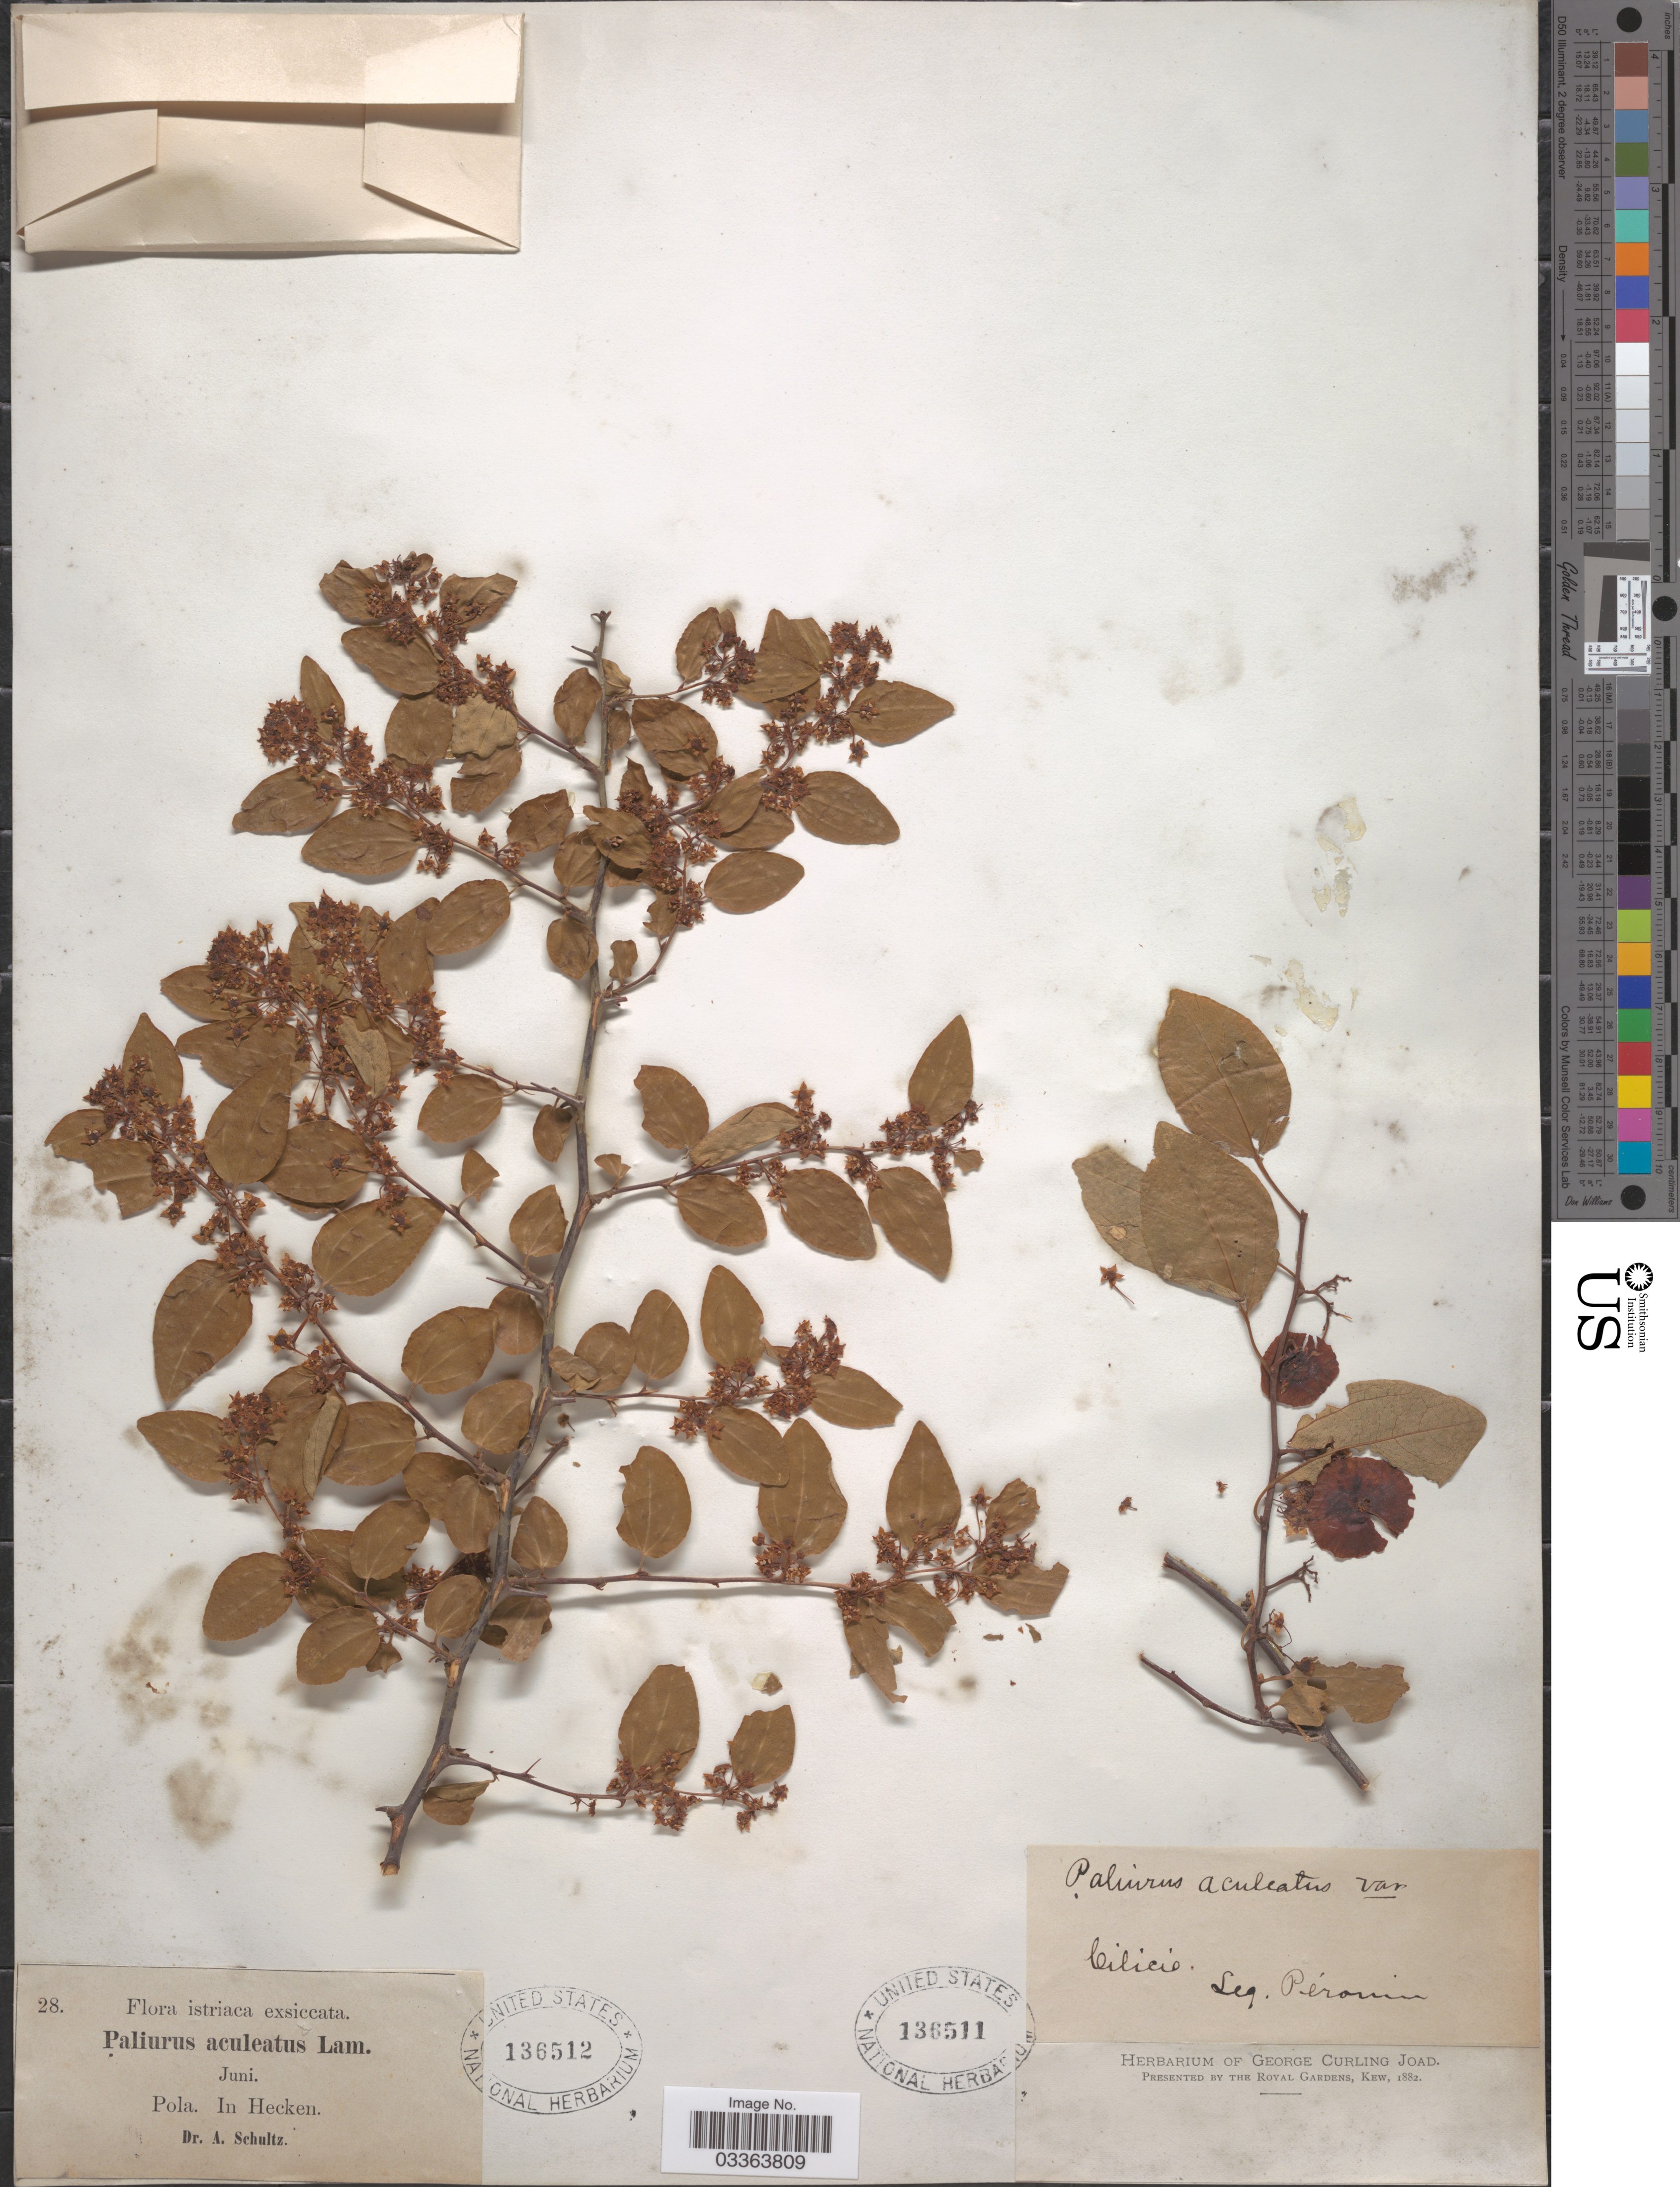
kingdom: Plantae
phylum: Tracheophyta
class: Magnoliopsida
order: Rosales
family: Rhamnaceae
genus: Paliurus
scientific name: Paliurus aculeatus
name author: Lam.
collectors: Peronin, --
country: Turkey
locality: Cilicie.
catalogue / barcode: US 136511